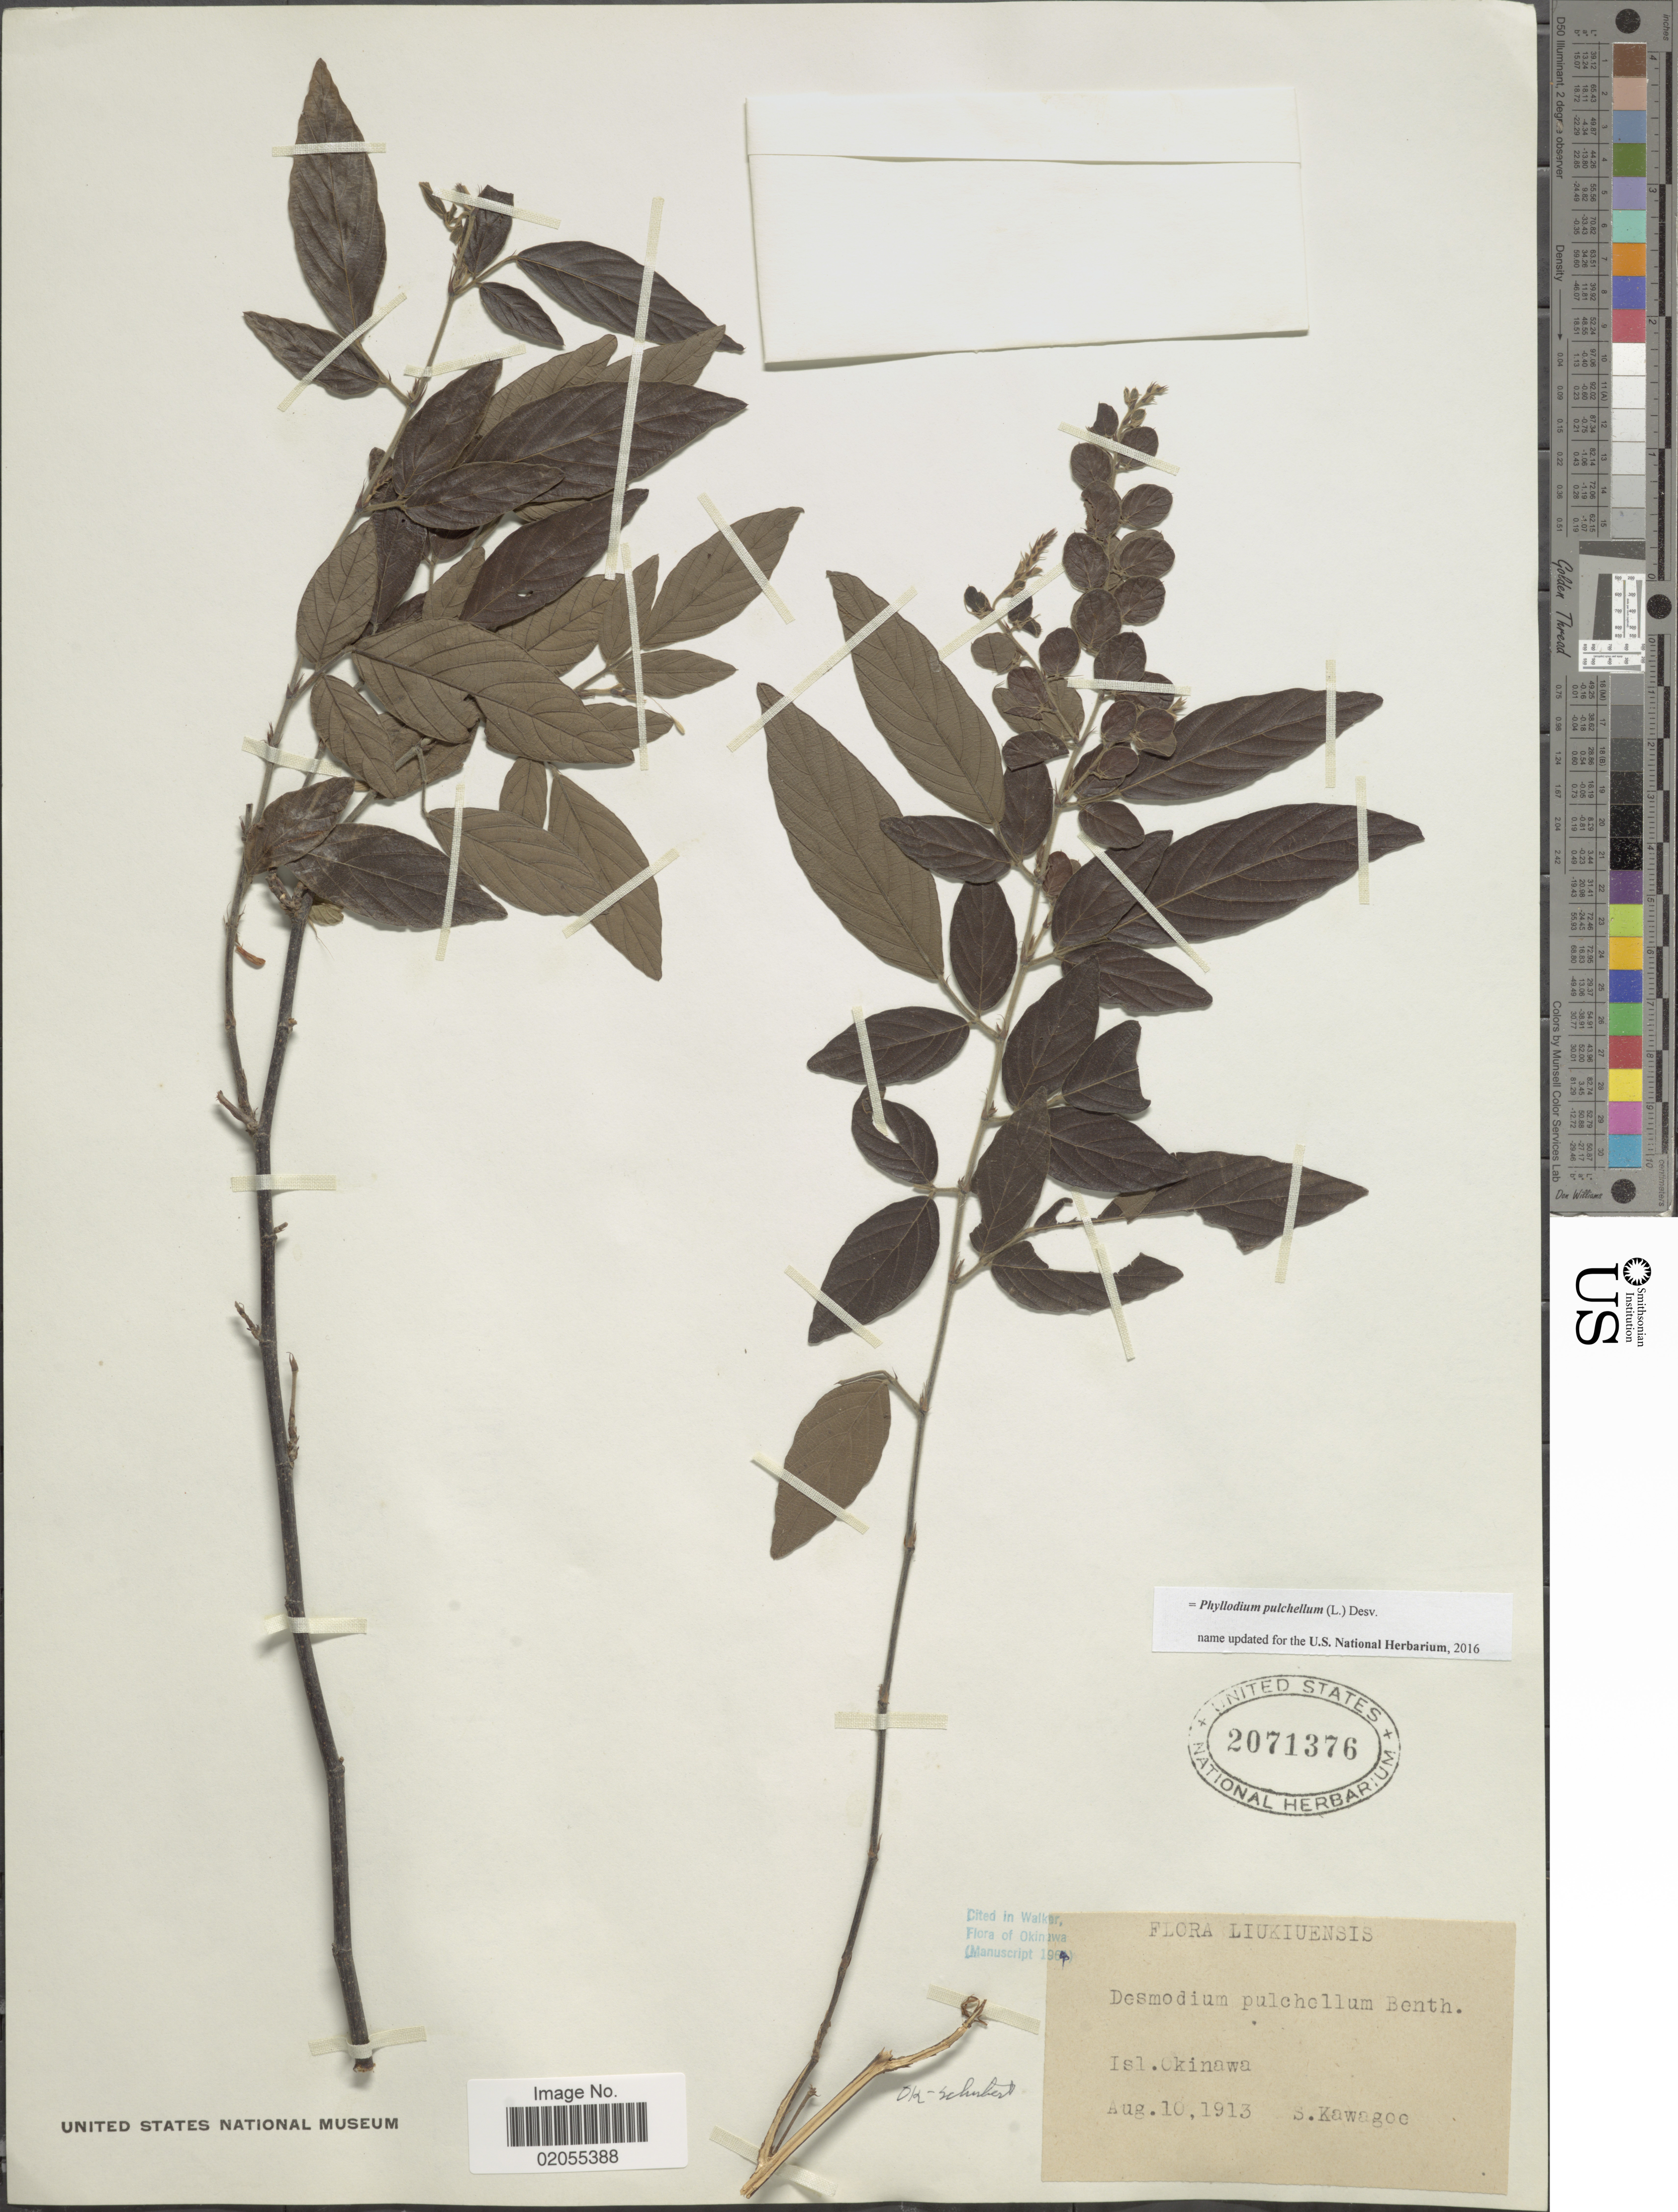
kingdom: Plantae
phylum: Tracheophyta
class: Magnoliopsida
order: Fabales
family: Fabaceae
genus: Phyllodium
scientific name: Phyllodium pulchellum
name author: (L.) Desv.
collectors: S. Kawagoe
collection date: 1913-08-10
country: Japan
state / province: Okinawa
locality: Liukiuensis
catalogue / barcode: US 2071376